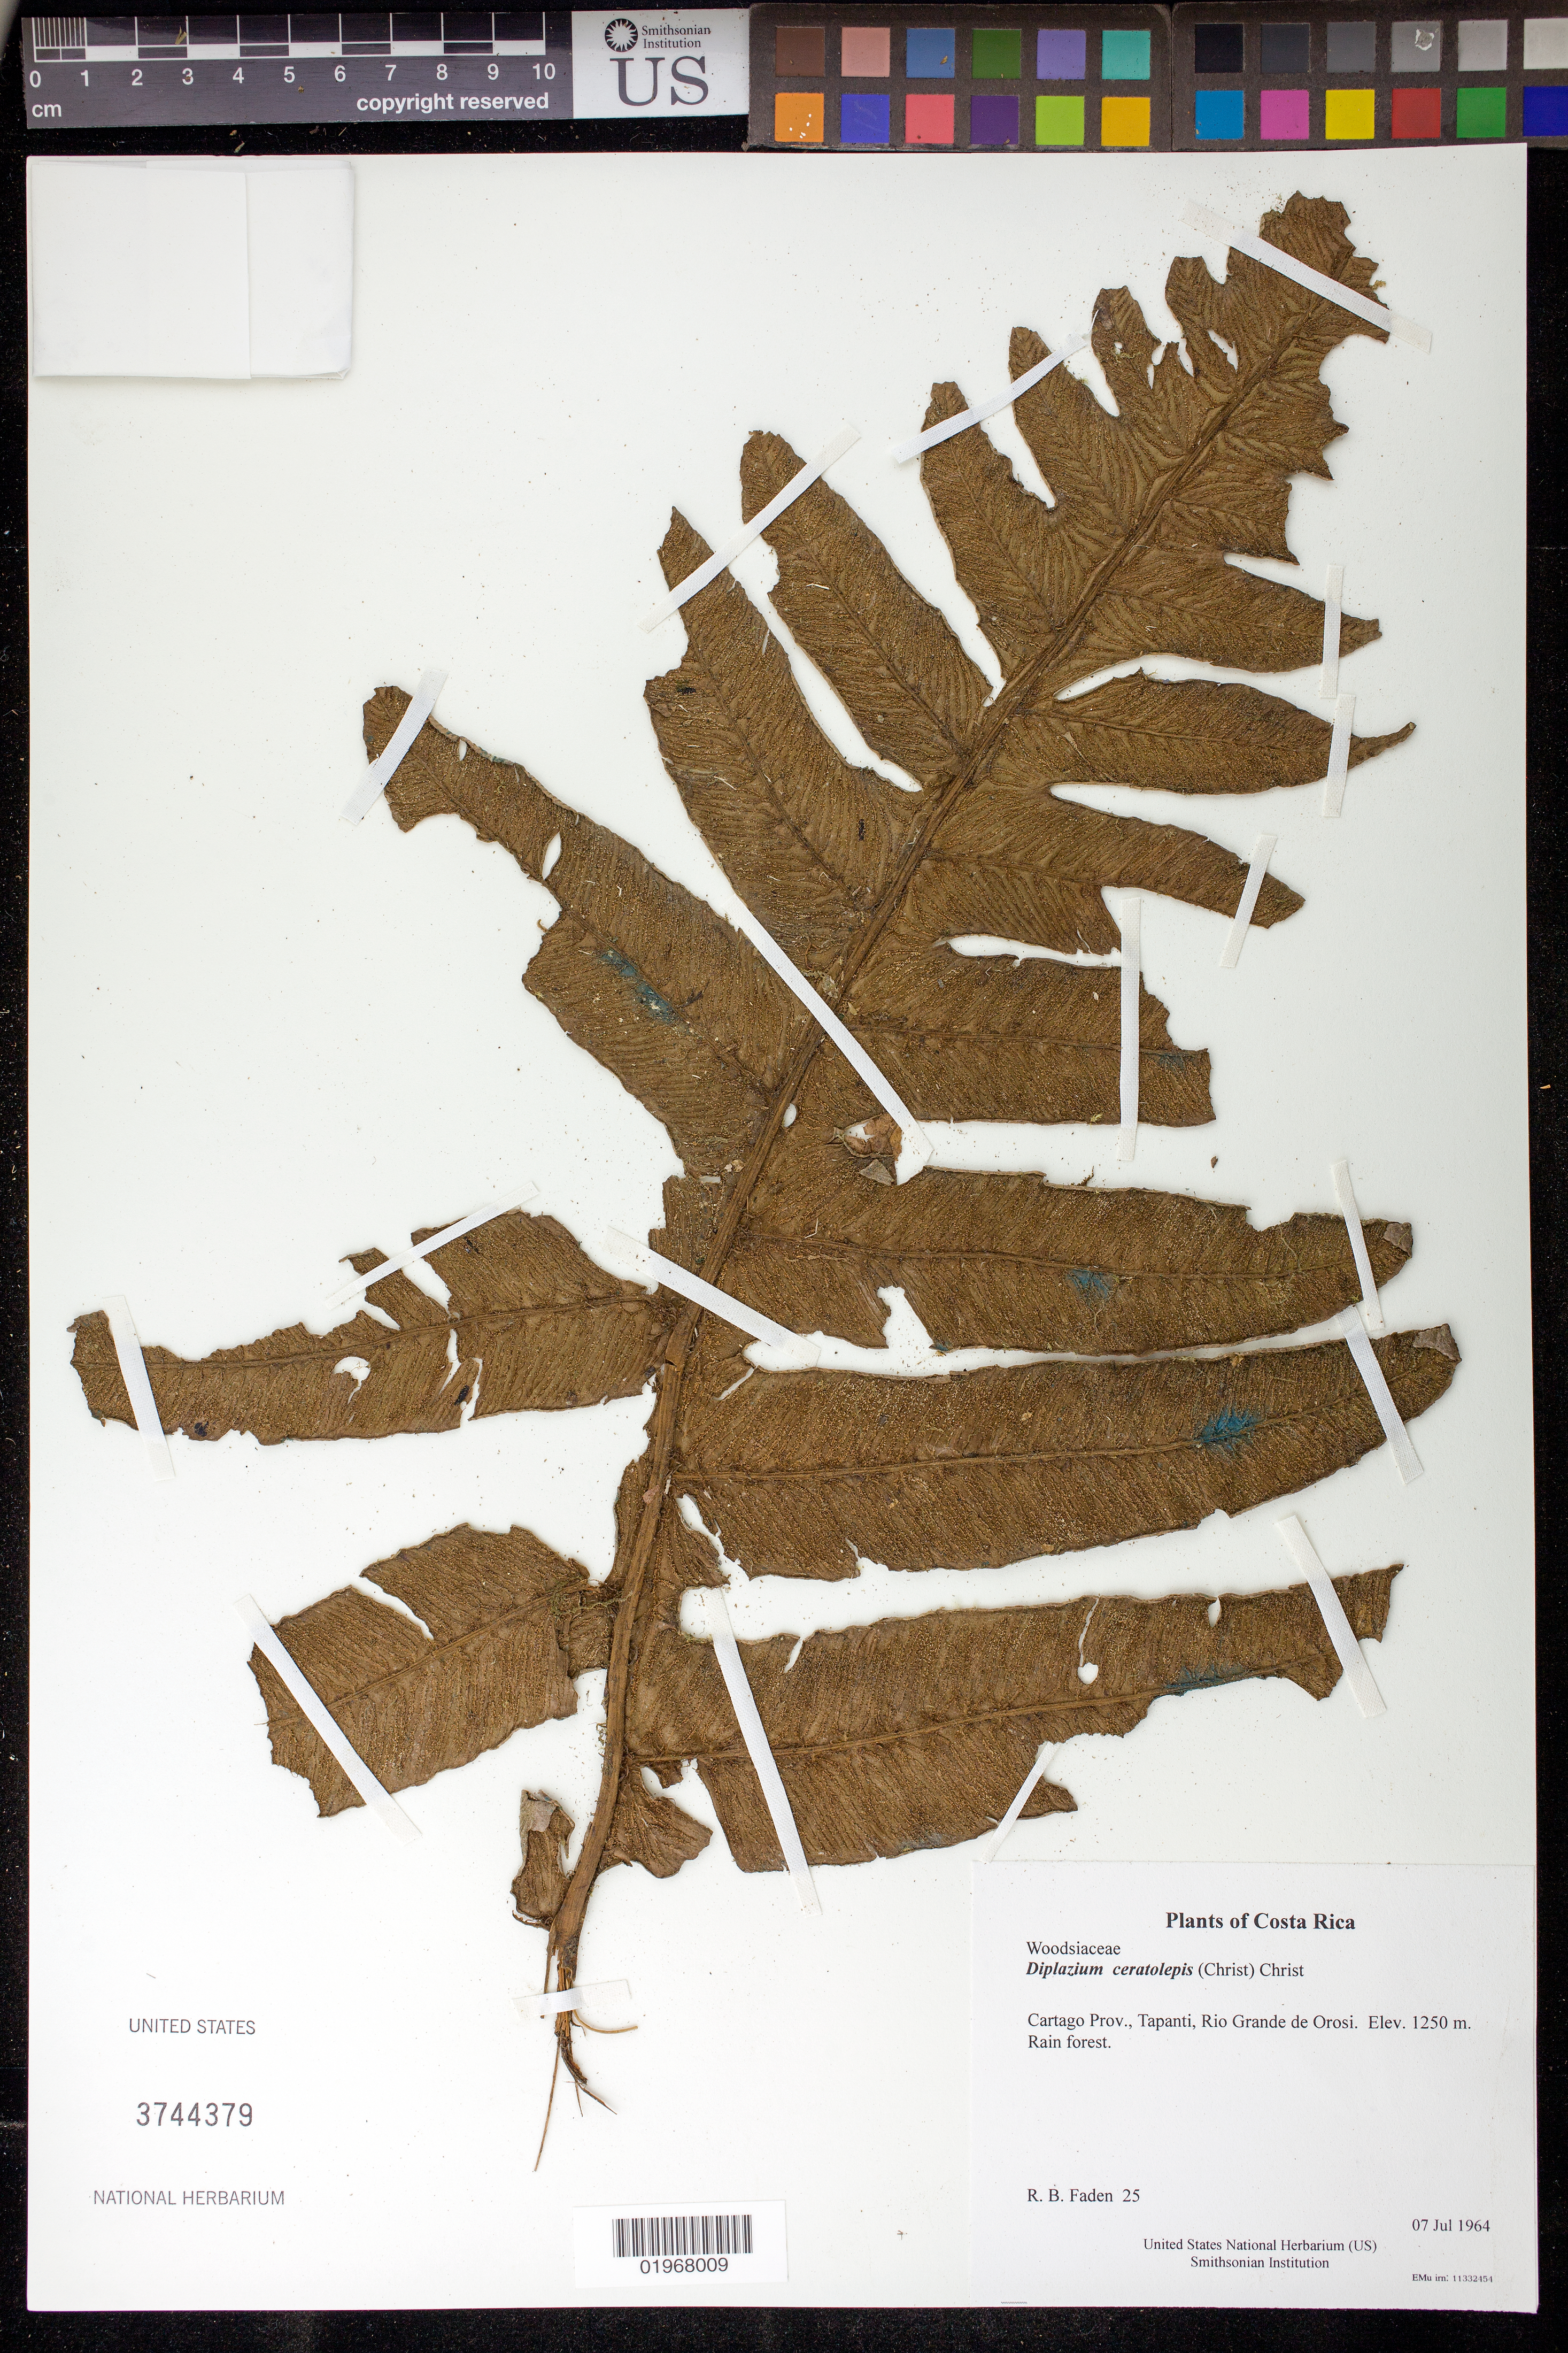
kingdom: Plantae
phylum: Tracheophyta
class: Polypodiopsida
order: Polypodiales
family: Athyriaceae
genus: Diplazium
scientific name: Diplazium ceratolepis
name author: (Christ) Christ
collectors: R. B. Faden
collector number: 25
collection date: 1964-07-07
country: Costa Rica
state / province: Cartago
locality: Tapanti, Rio Grande de Orosi.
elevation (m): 1250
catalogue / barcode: US 3744379